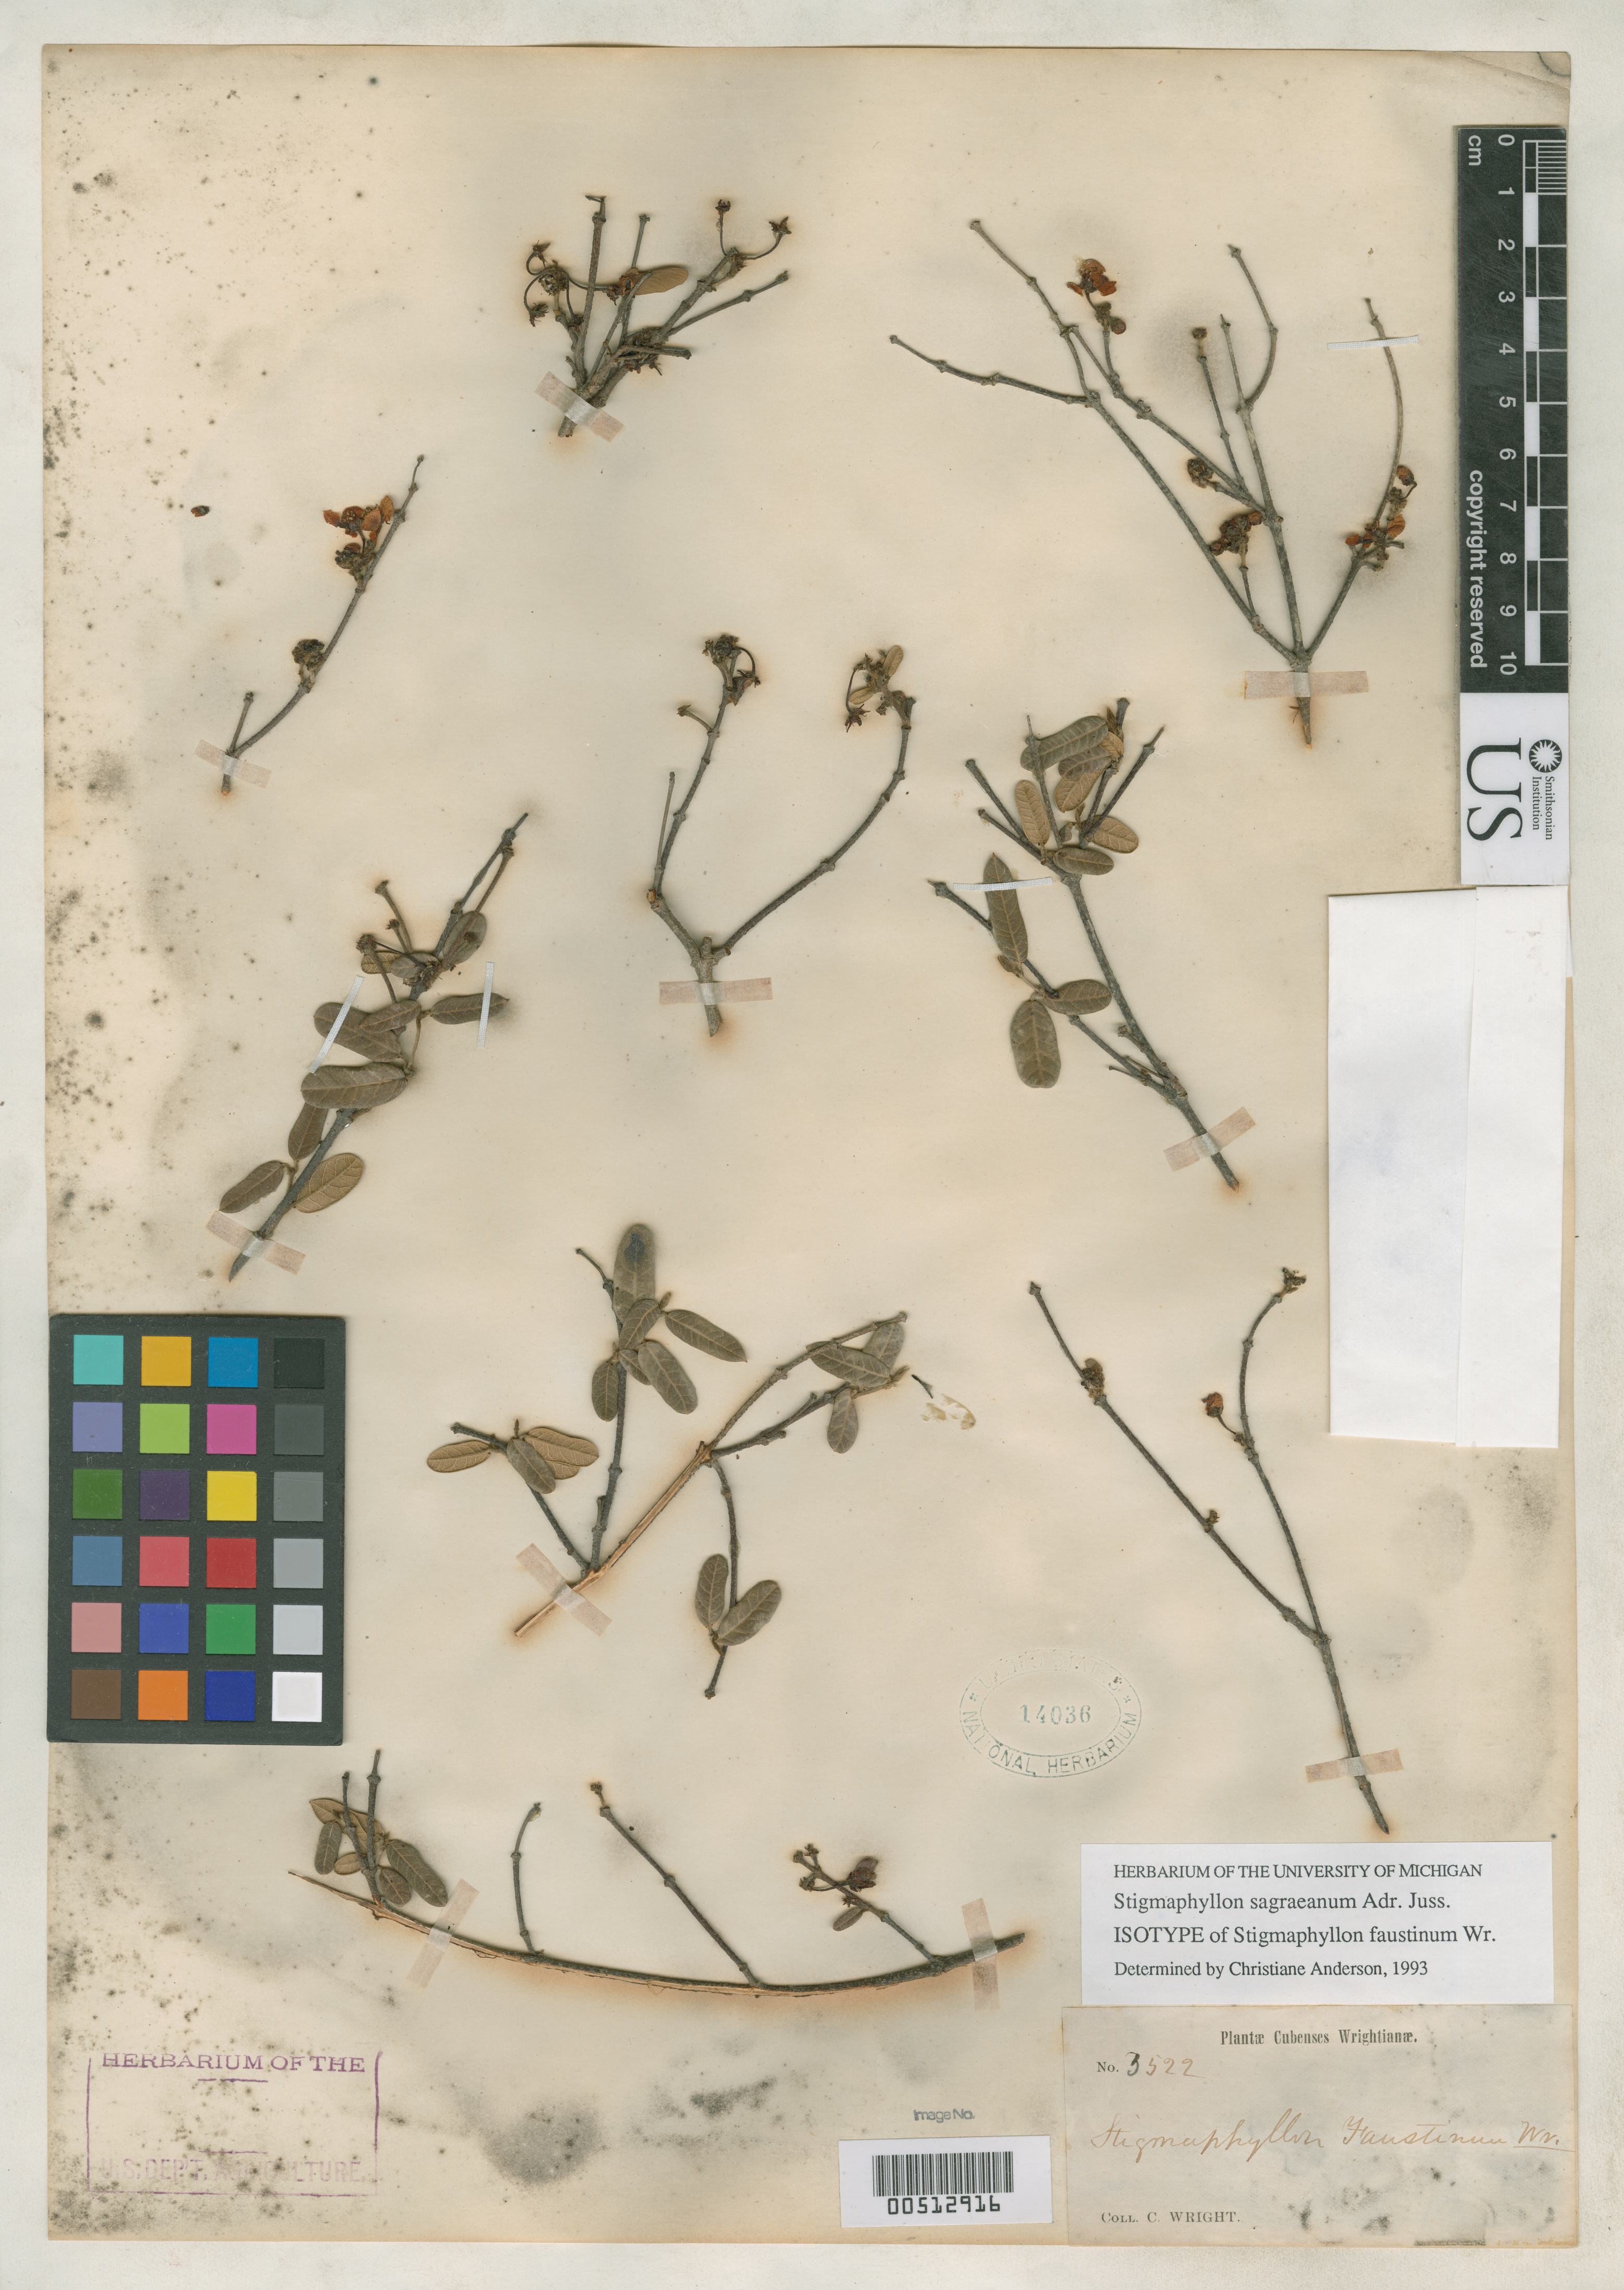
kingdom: Plantae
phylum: Tracheophyta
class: Magnoliopsida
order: Malpighiales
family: Malpighiaceae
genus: Stigmaphyllon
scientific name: Stigmaphyllon faustinum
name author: C. Wright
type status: Isotype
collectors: C. Wright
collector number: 3522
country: Cuba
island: Greater Antilles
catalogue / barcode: US 14036